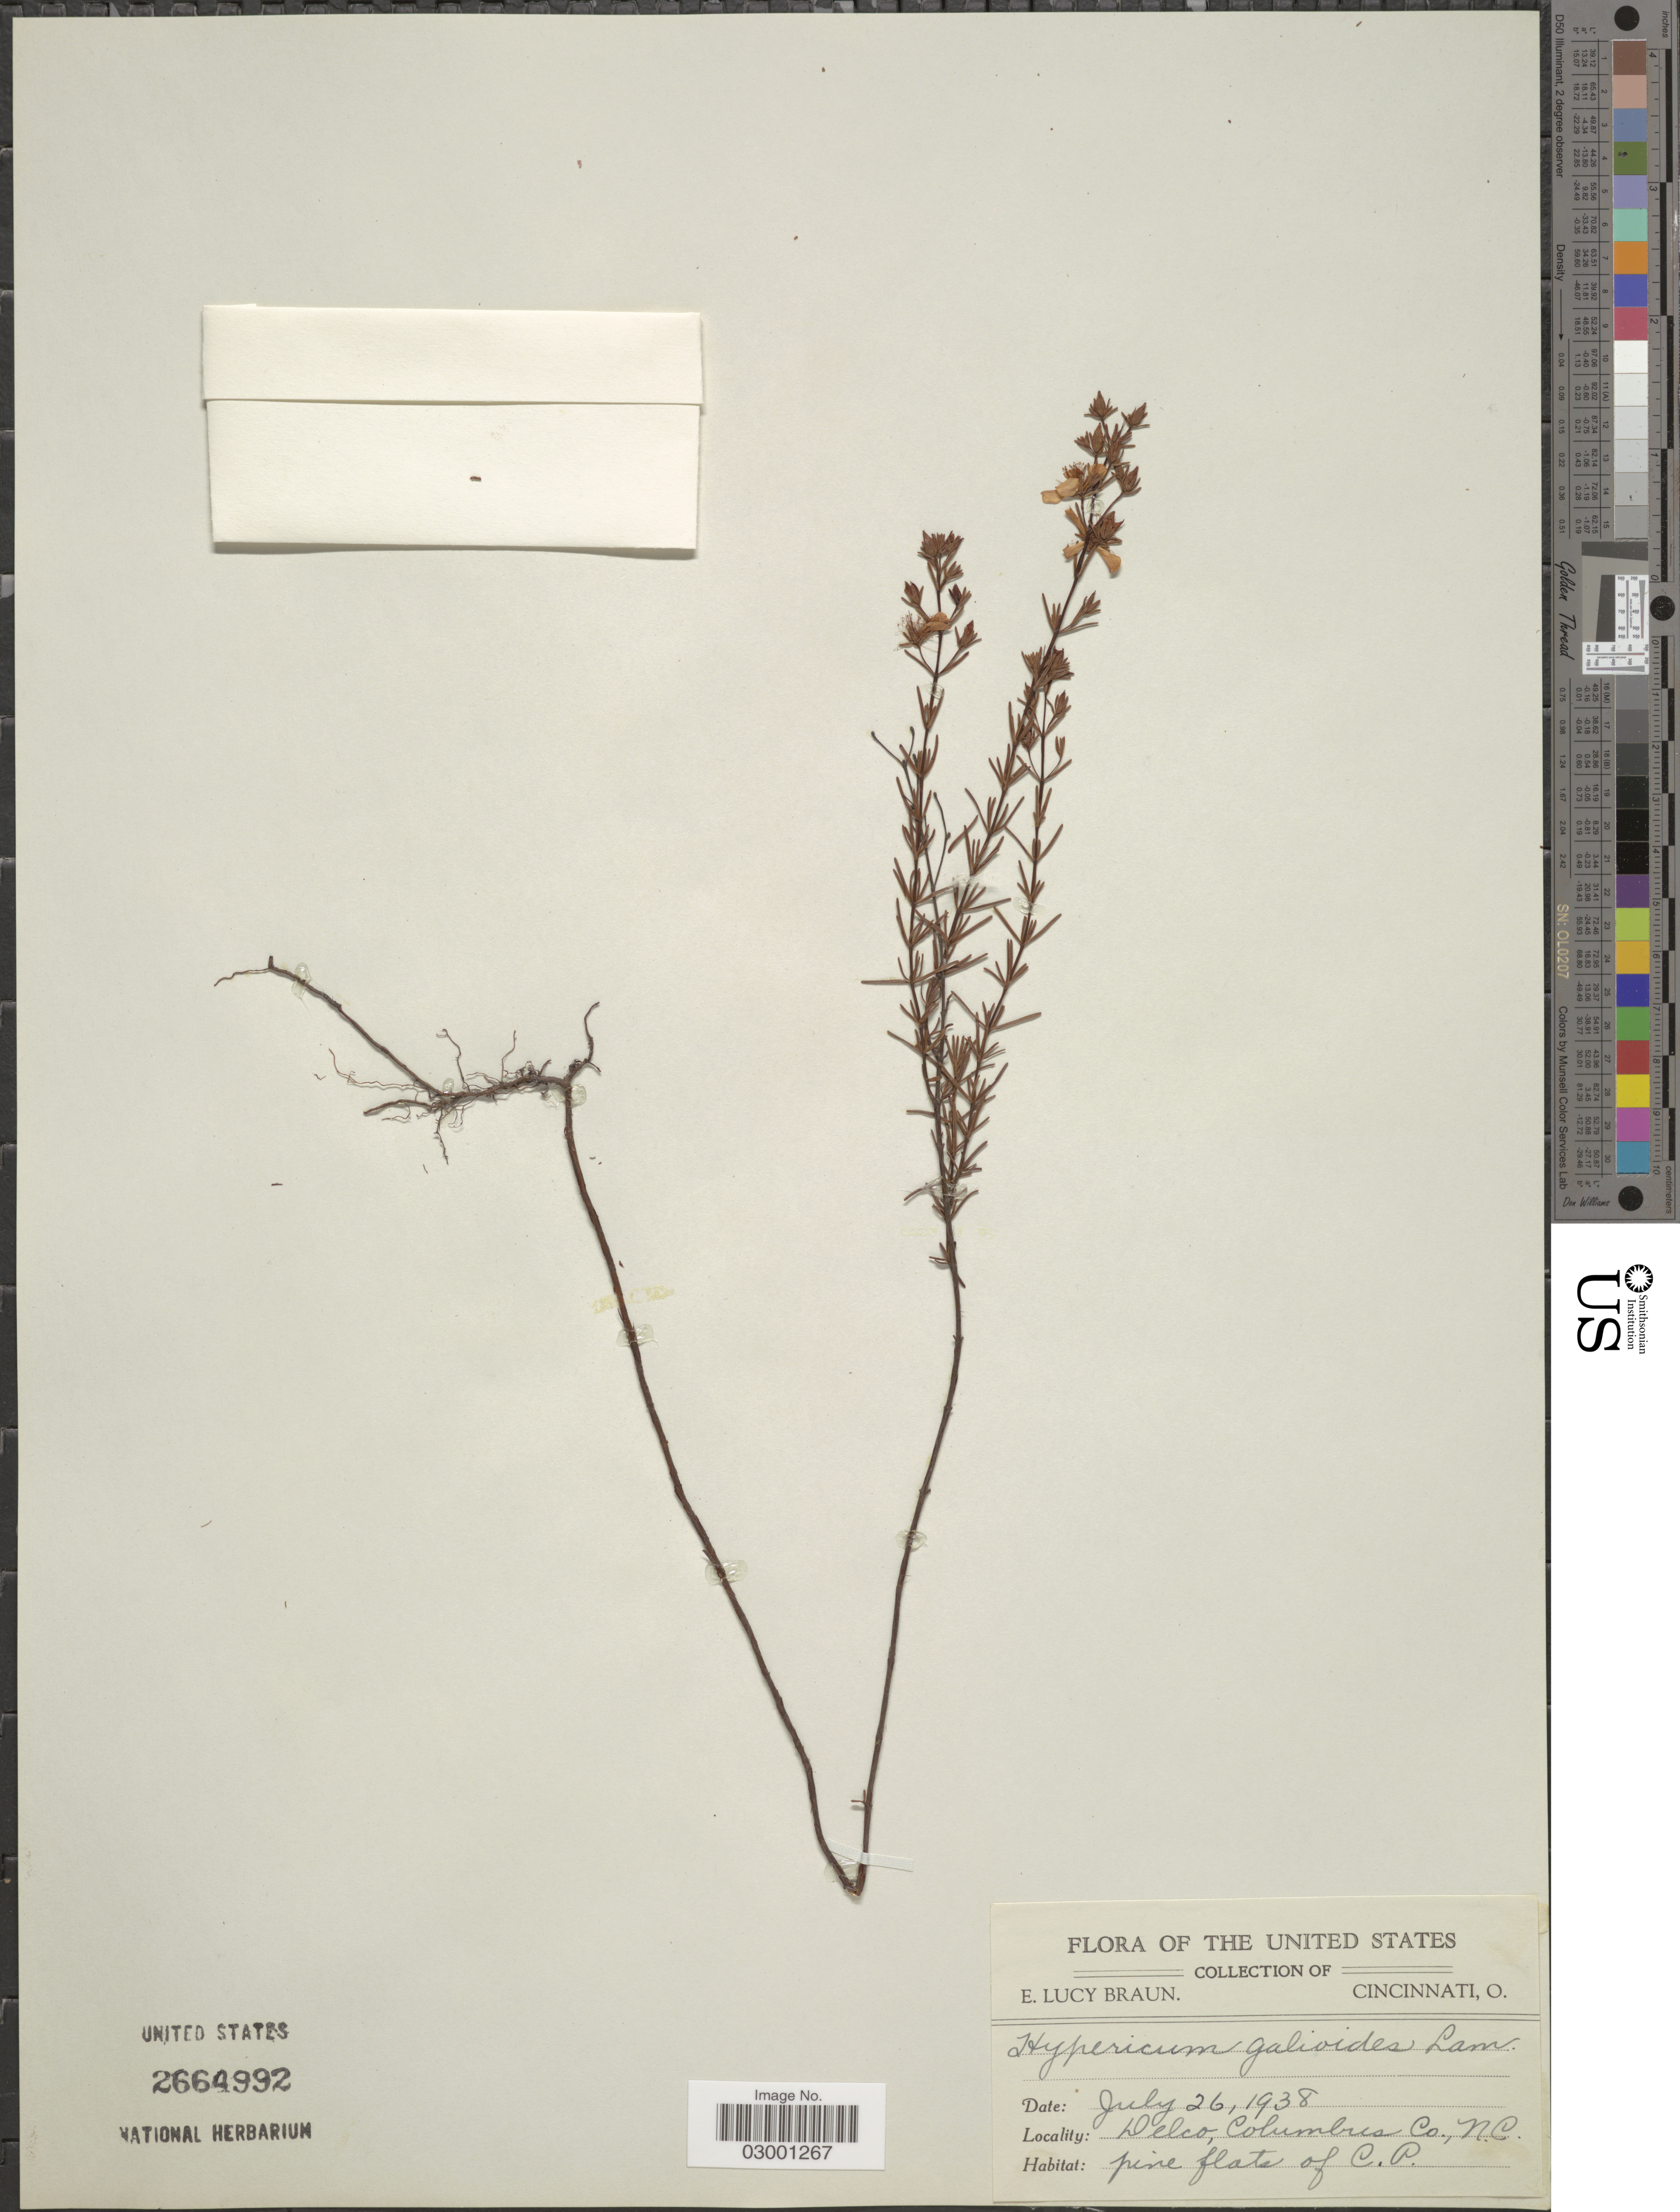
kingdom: Plantae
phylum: Tracheophyta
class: Magnoliopsida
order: Malpighiales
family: Hypericaceae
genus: Hypericum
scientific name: Hypericum galioides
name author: Lam.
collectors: E. L. Braun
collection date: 1938-07-26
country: United States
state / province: North Carolina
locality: Delco, Columbus Co.Pine flats of C.P.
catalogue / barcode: US 2664992